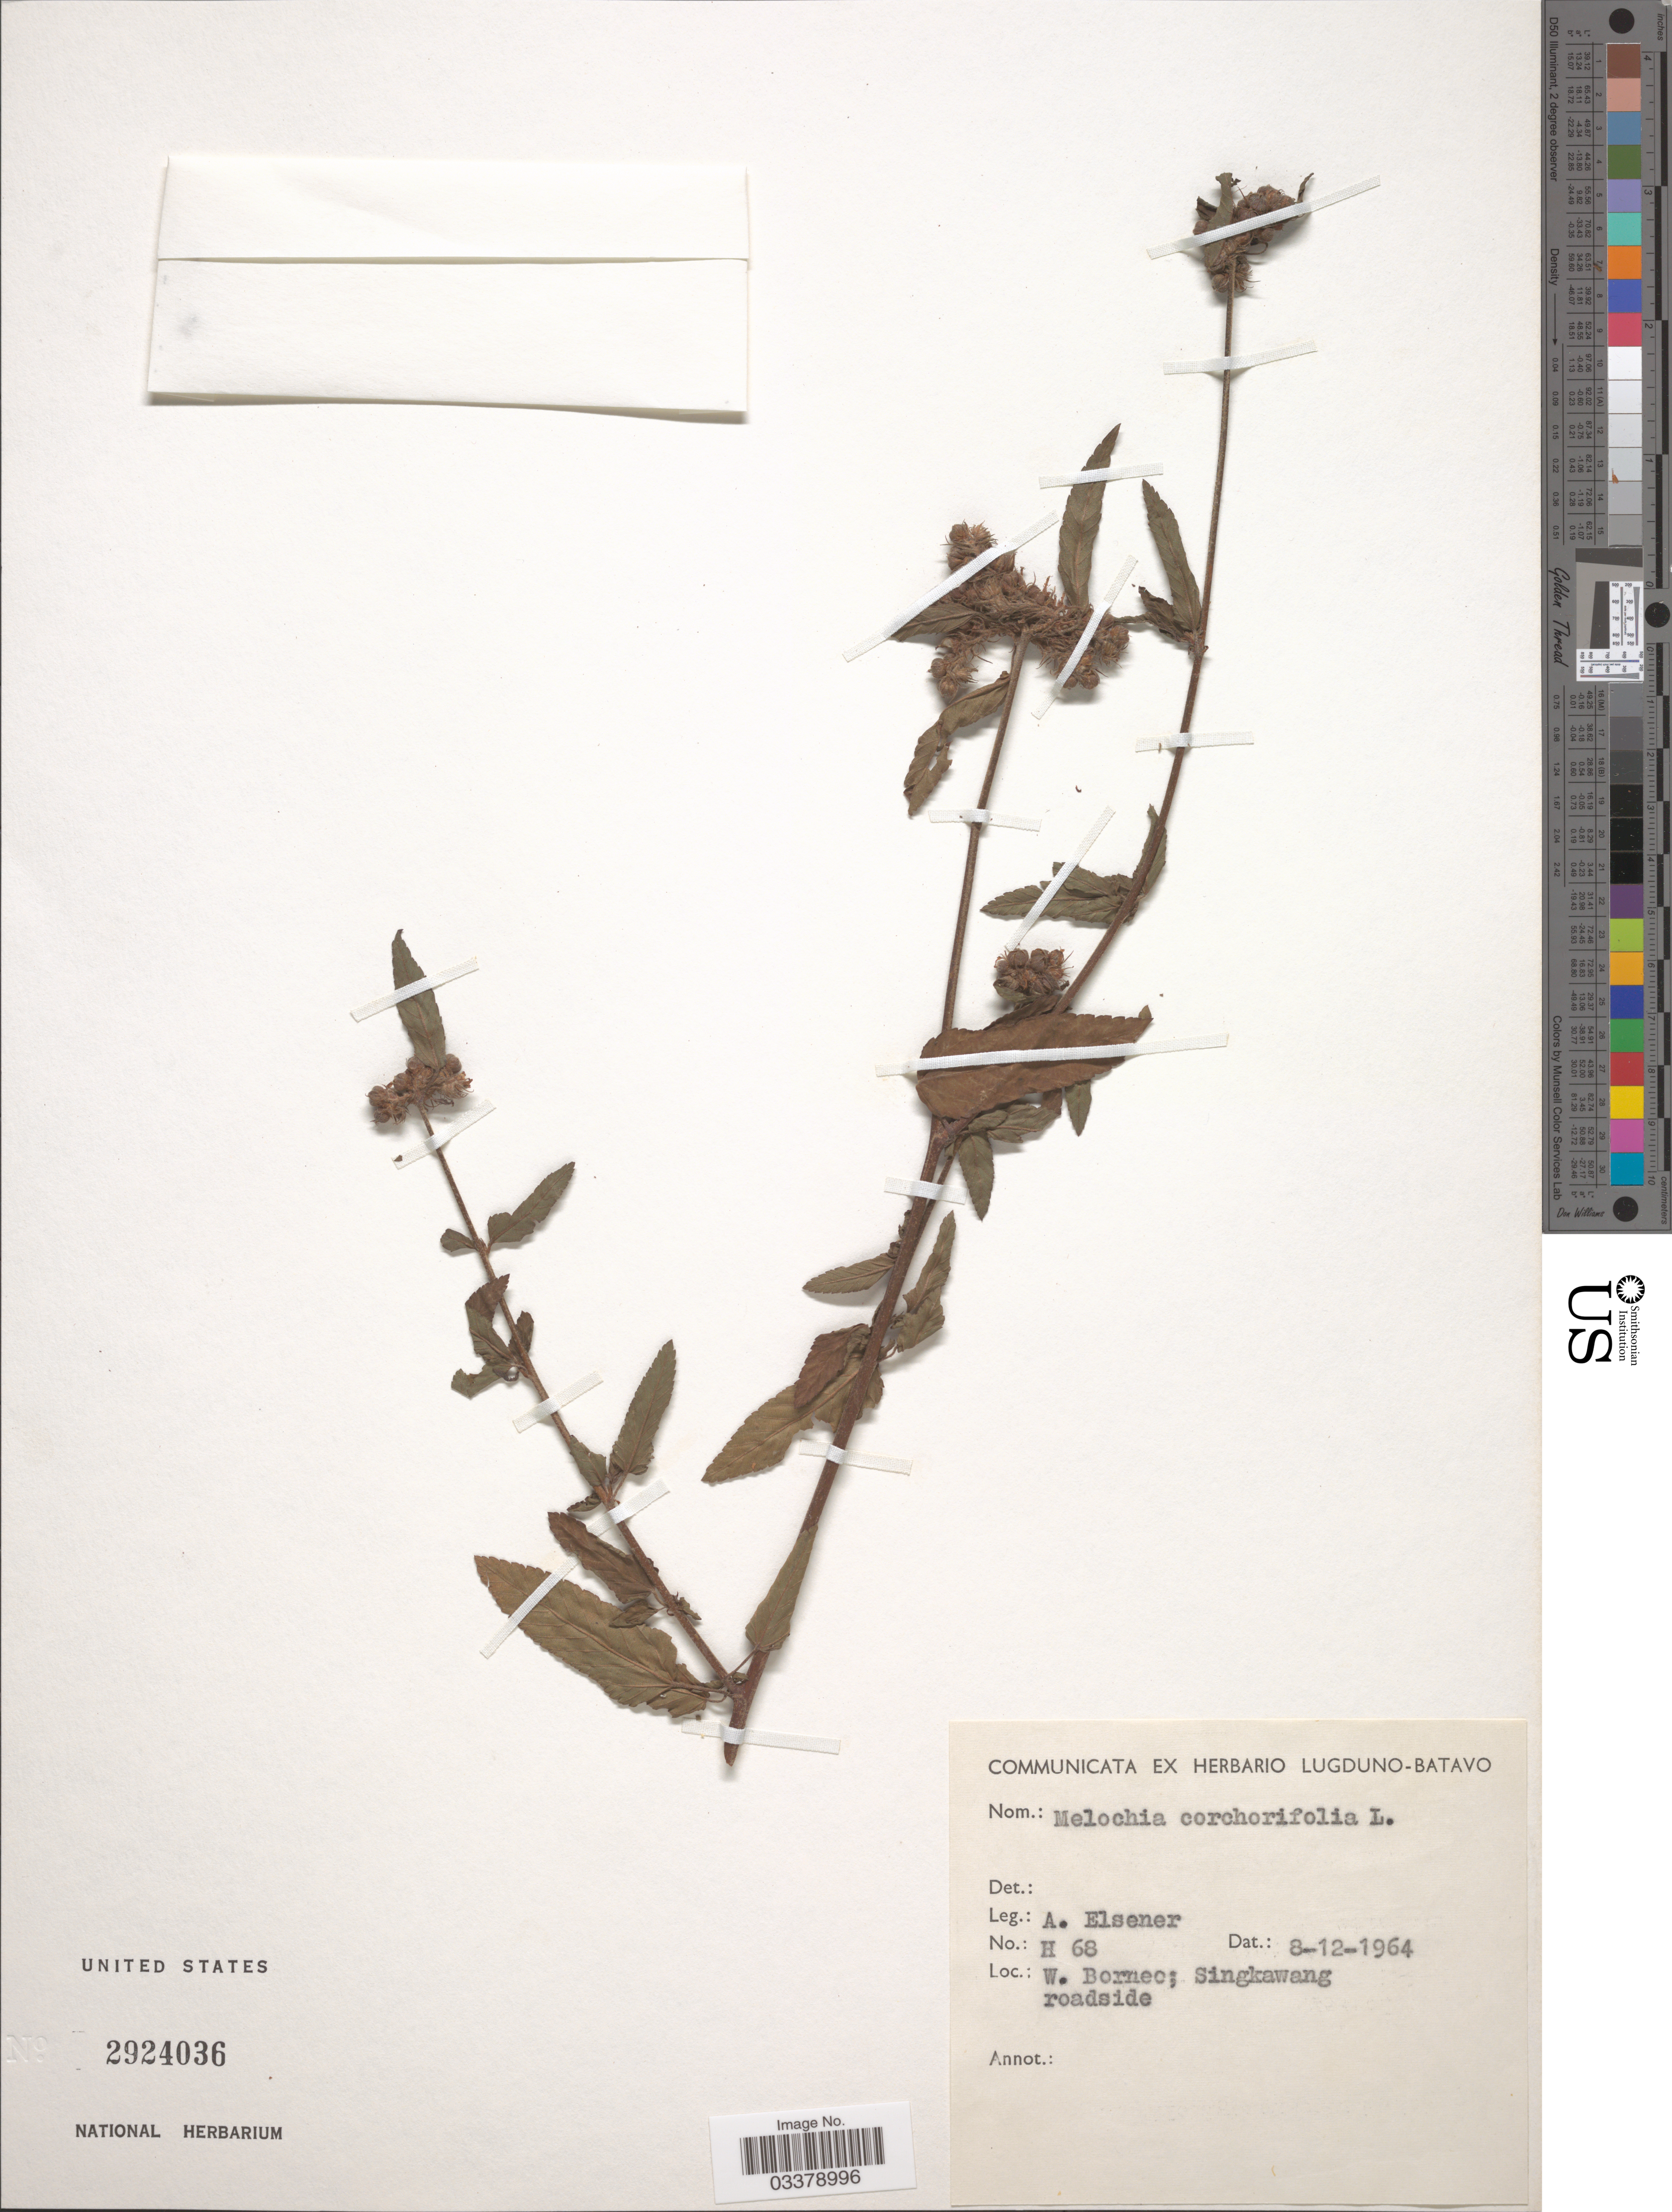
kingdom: Plantae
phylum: Tracheophyta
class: Magnoliopsida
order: Malvales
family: Malvaceae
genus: Melochia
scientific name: Melochia corchorifolia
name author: L.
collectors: A. Elsener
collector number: H 68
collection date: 1964-12-08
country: Indonesia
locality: W. Borneo; Singkawang roadside.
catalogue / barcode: US 2924036